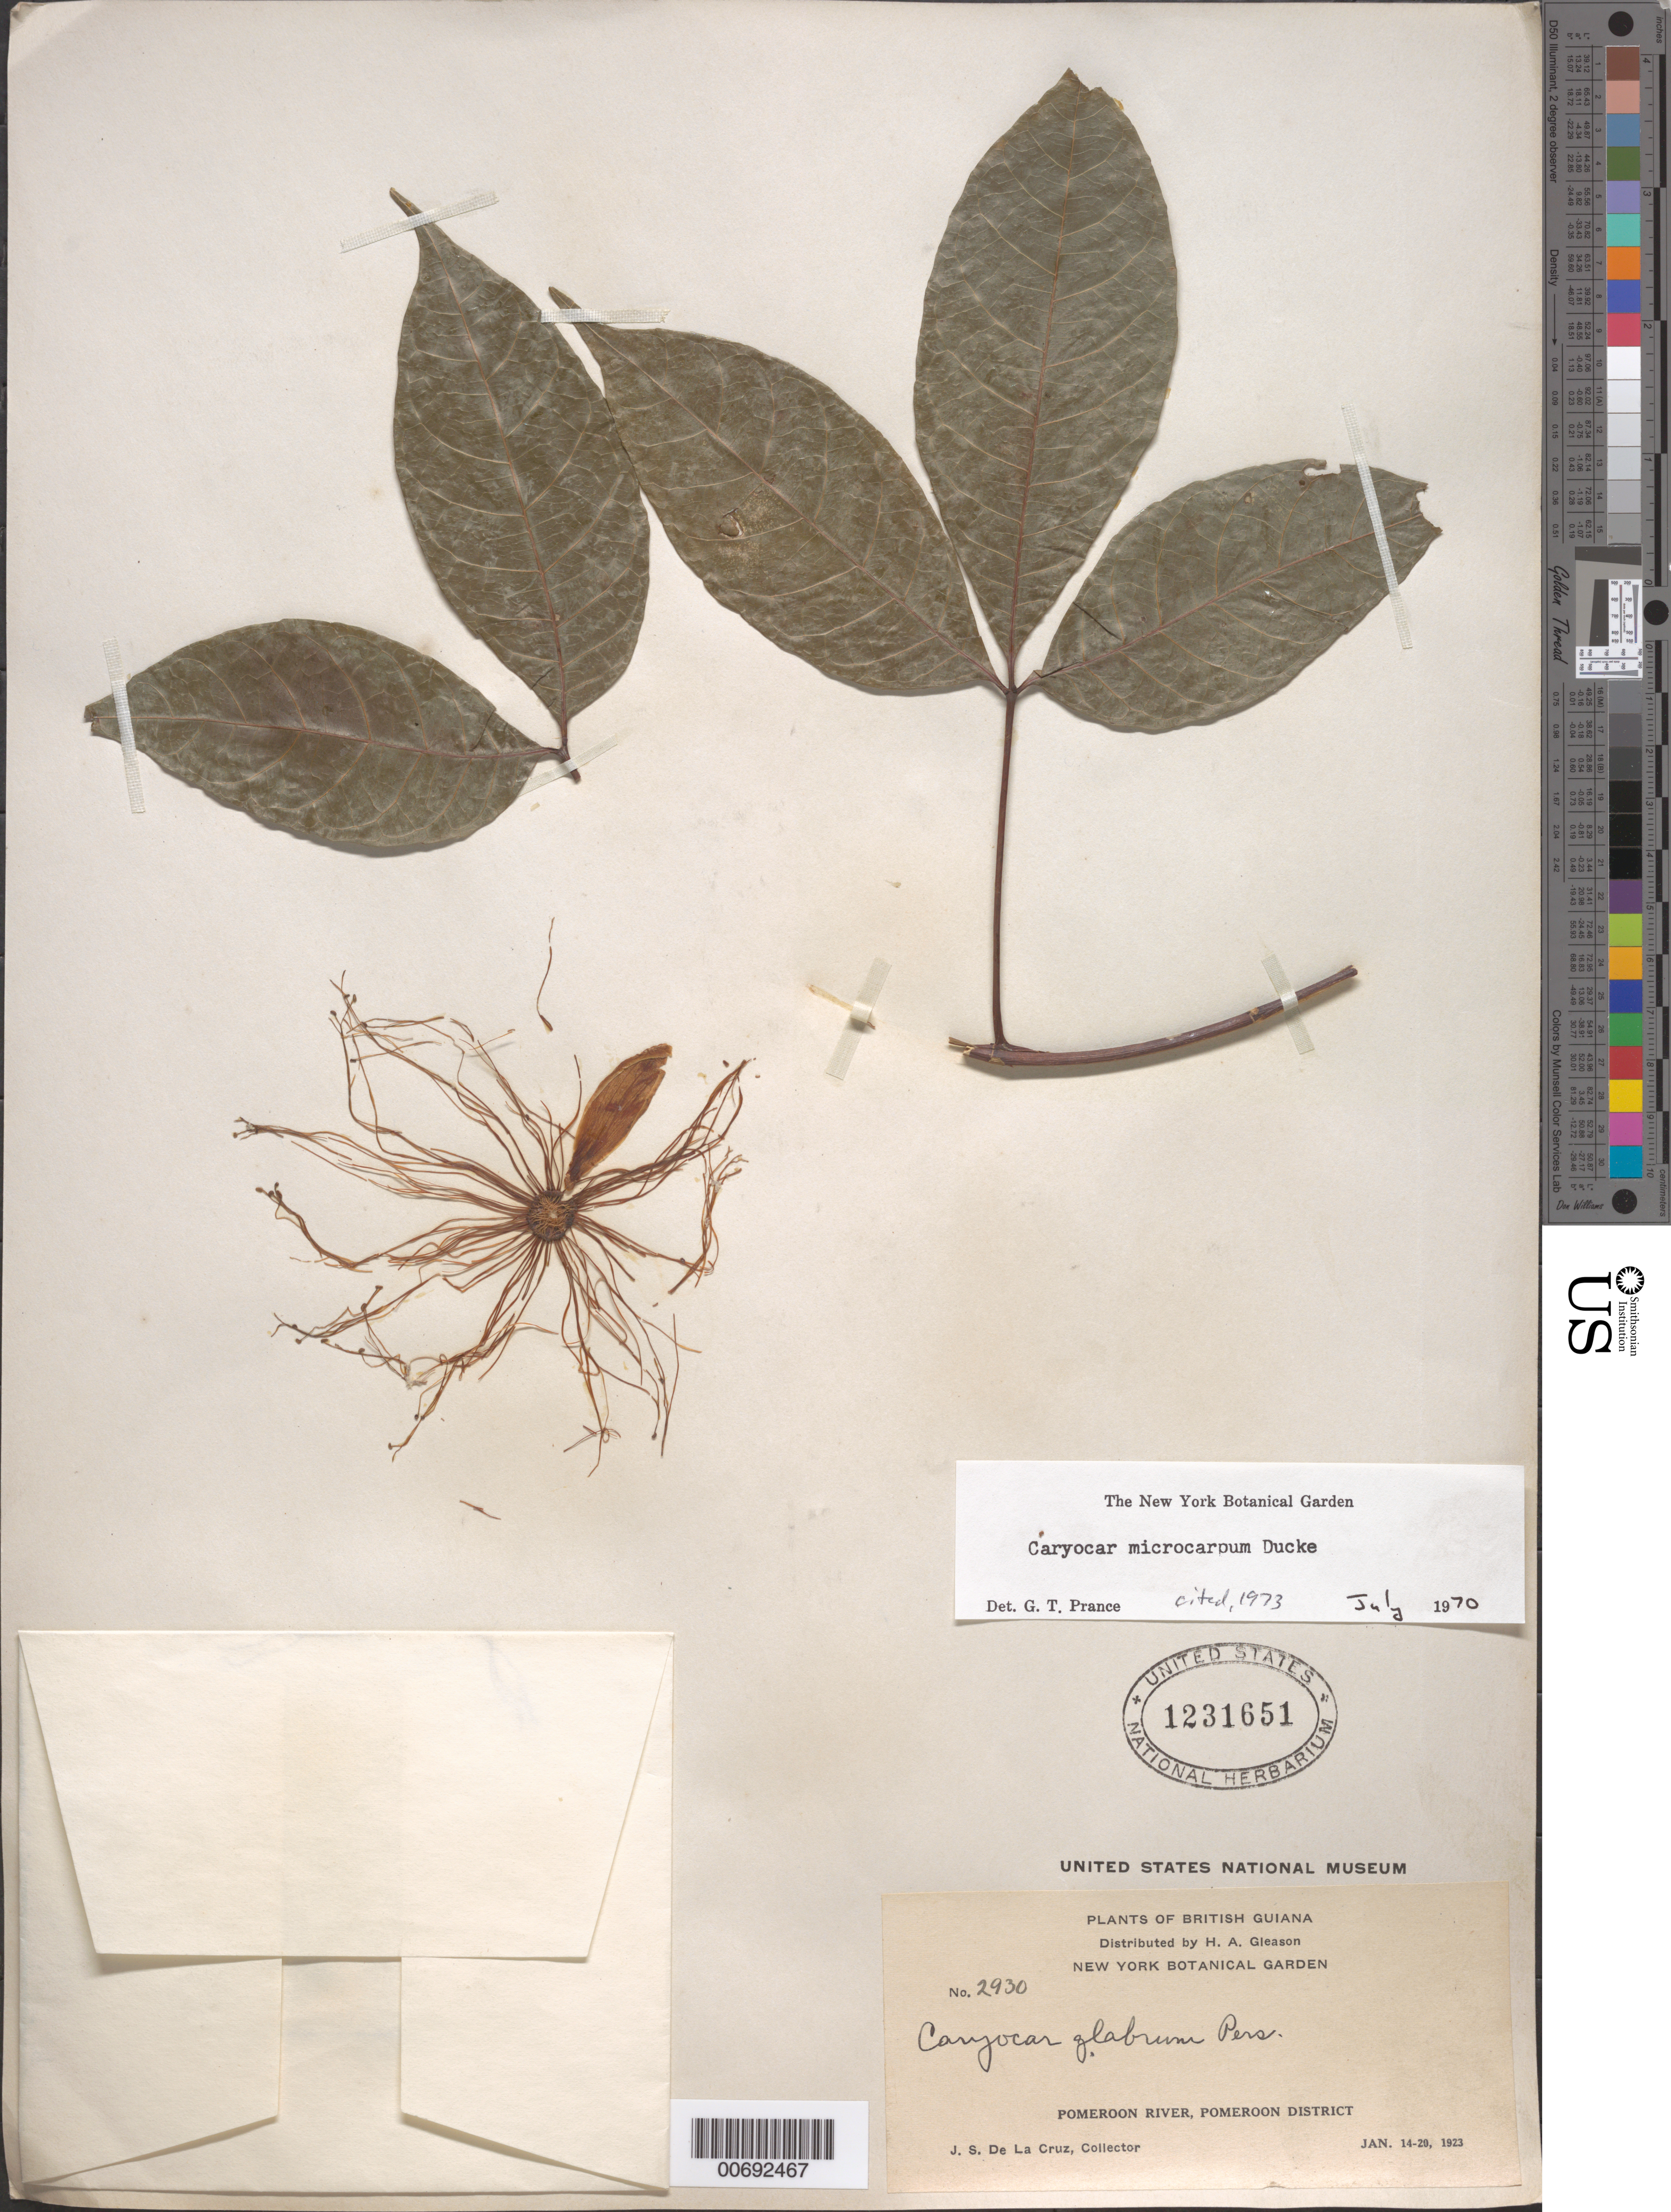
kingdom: Plantae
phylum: Tracheophyta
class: Magnoliopsida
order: Malpighiales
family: Caryocaraceae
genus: Caryocar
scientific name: Caryocar microcarpum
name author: Ducke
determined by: Prance, G. T.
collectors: J. S. de la Cruz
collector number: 2930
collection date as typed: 14-Jan-23 to 20-Jan-23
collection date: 1923-01-14/1923-01-20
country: Guyana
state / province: Pomeroon-Supenaam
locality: Pomeroon R.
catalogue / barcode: US 1231651